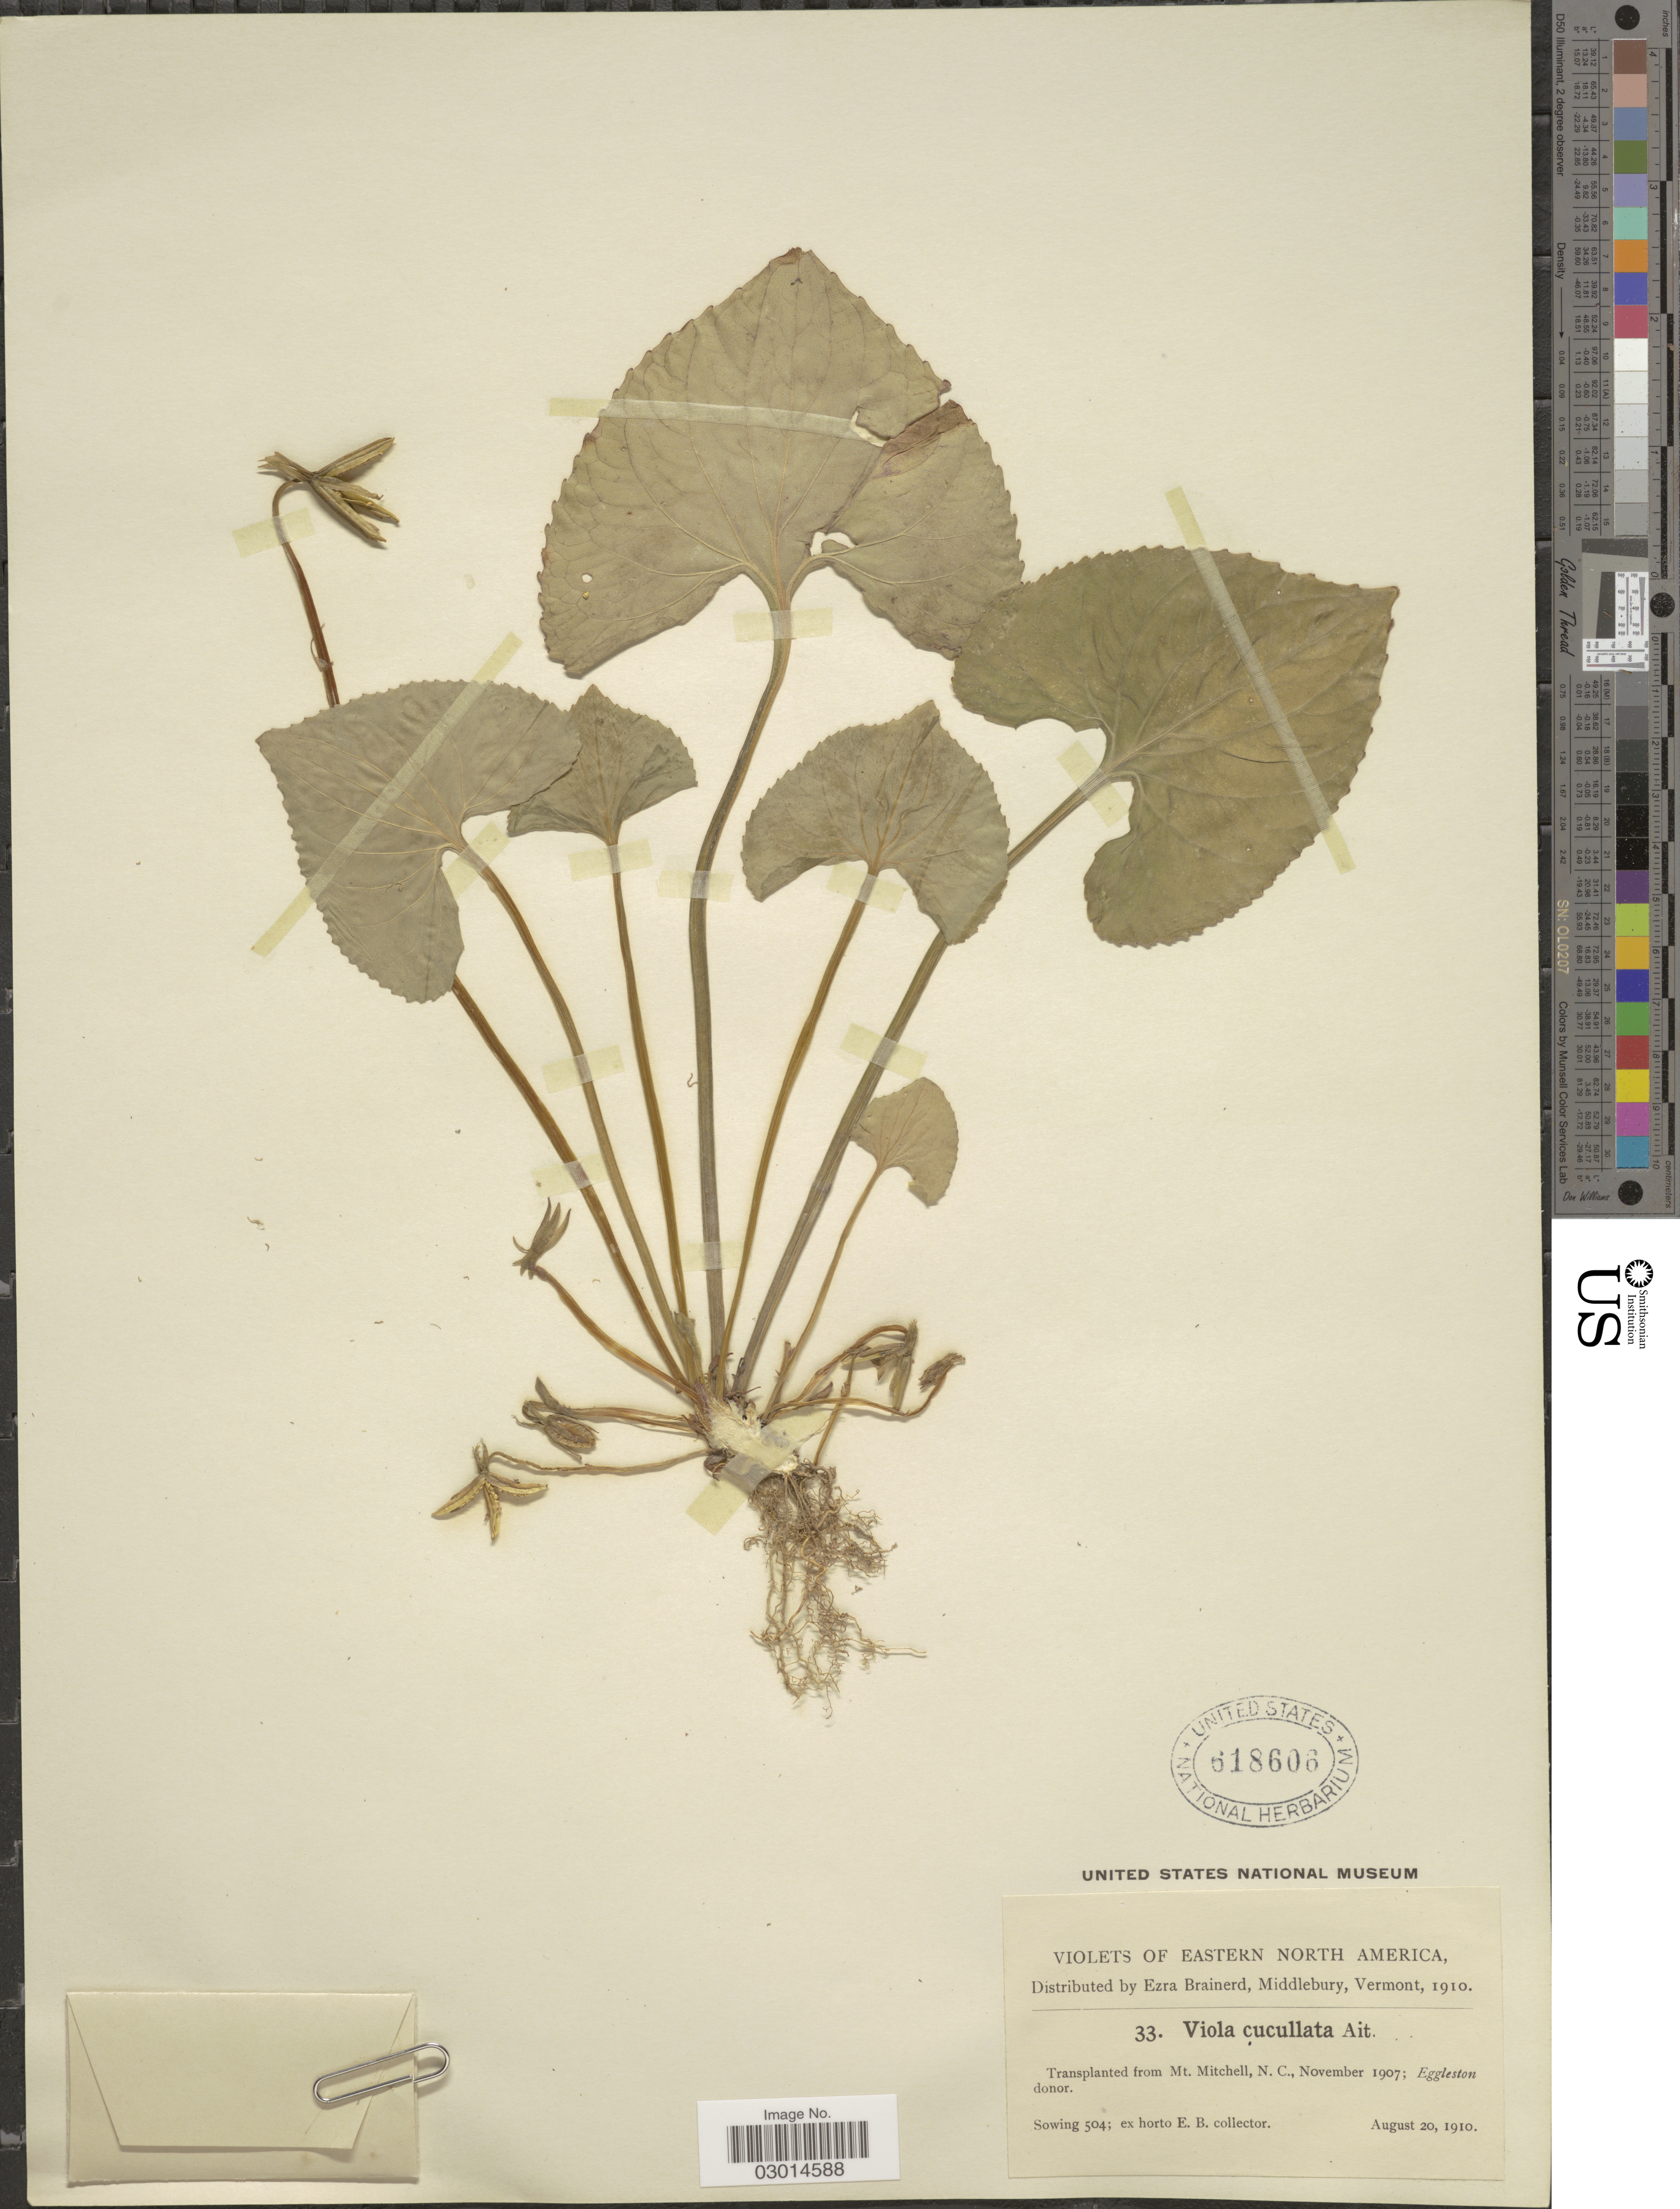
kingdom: Plantae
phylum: Tracheophyta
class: Magnoliopsida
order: Malpighiales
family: Violaceae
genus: Viola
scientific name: Viola cucullata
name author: Aiton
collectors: ex herb. Ezra Brainerd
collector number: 33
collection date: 1910-08-20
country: United States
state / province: North Carolina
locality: Eastern North America. Transplanted fom Mt. Mitchell, N. C.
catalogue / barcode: US 618606